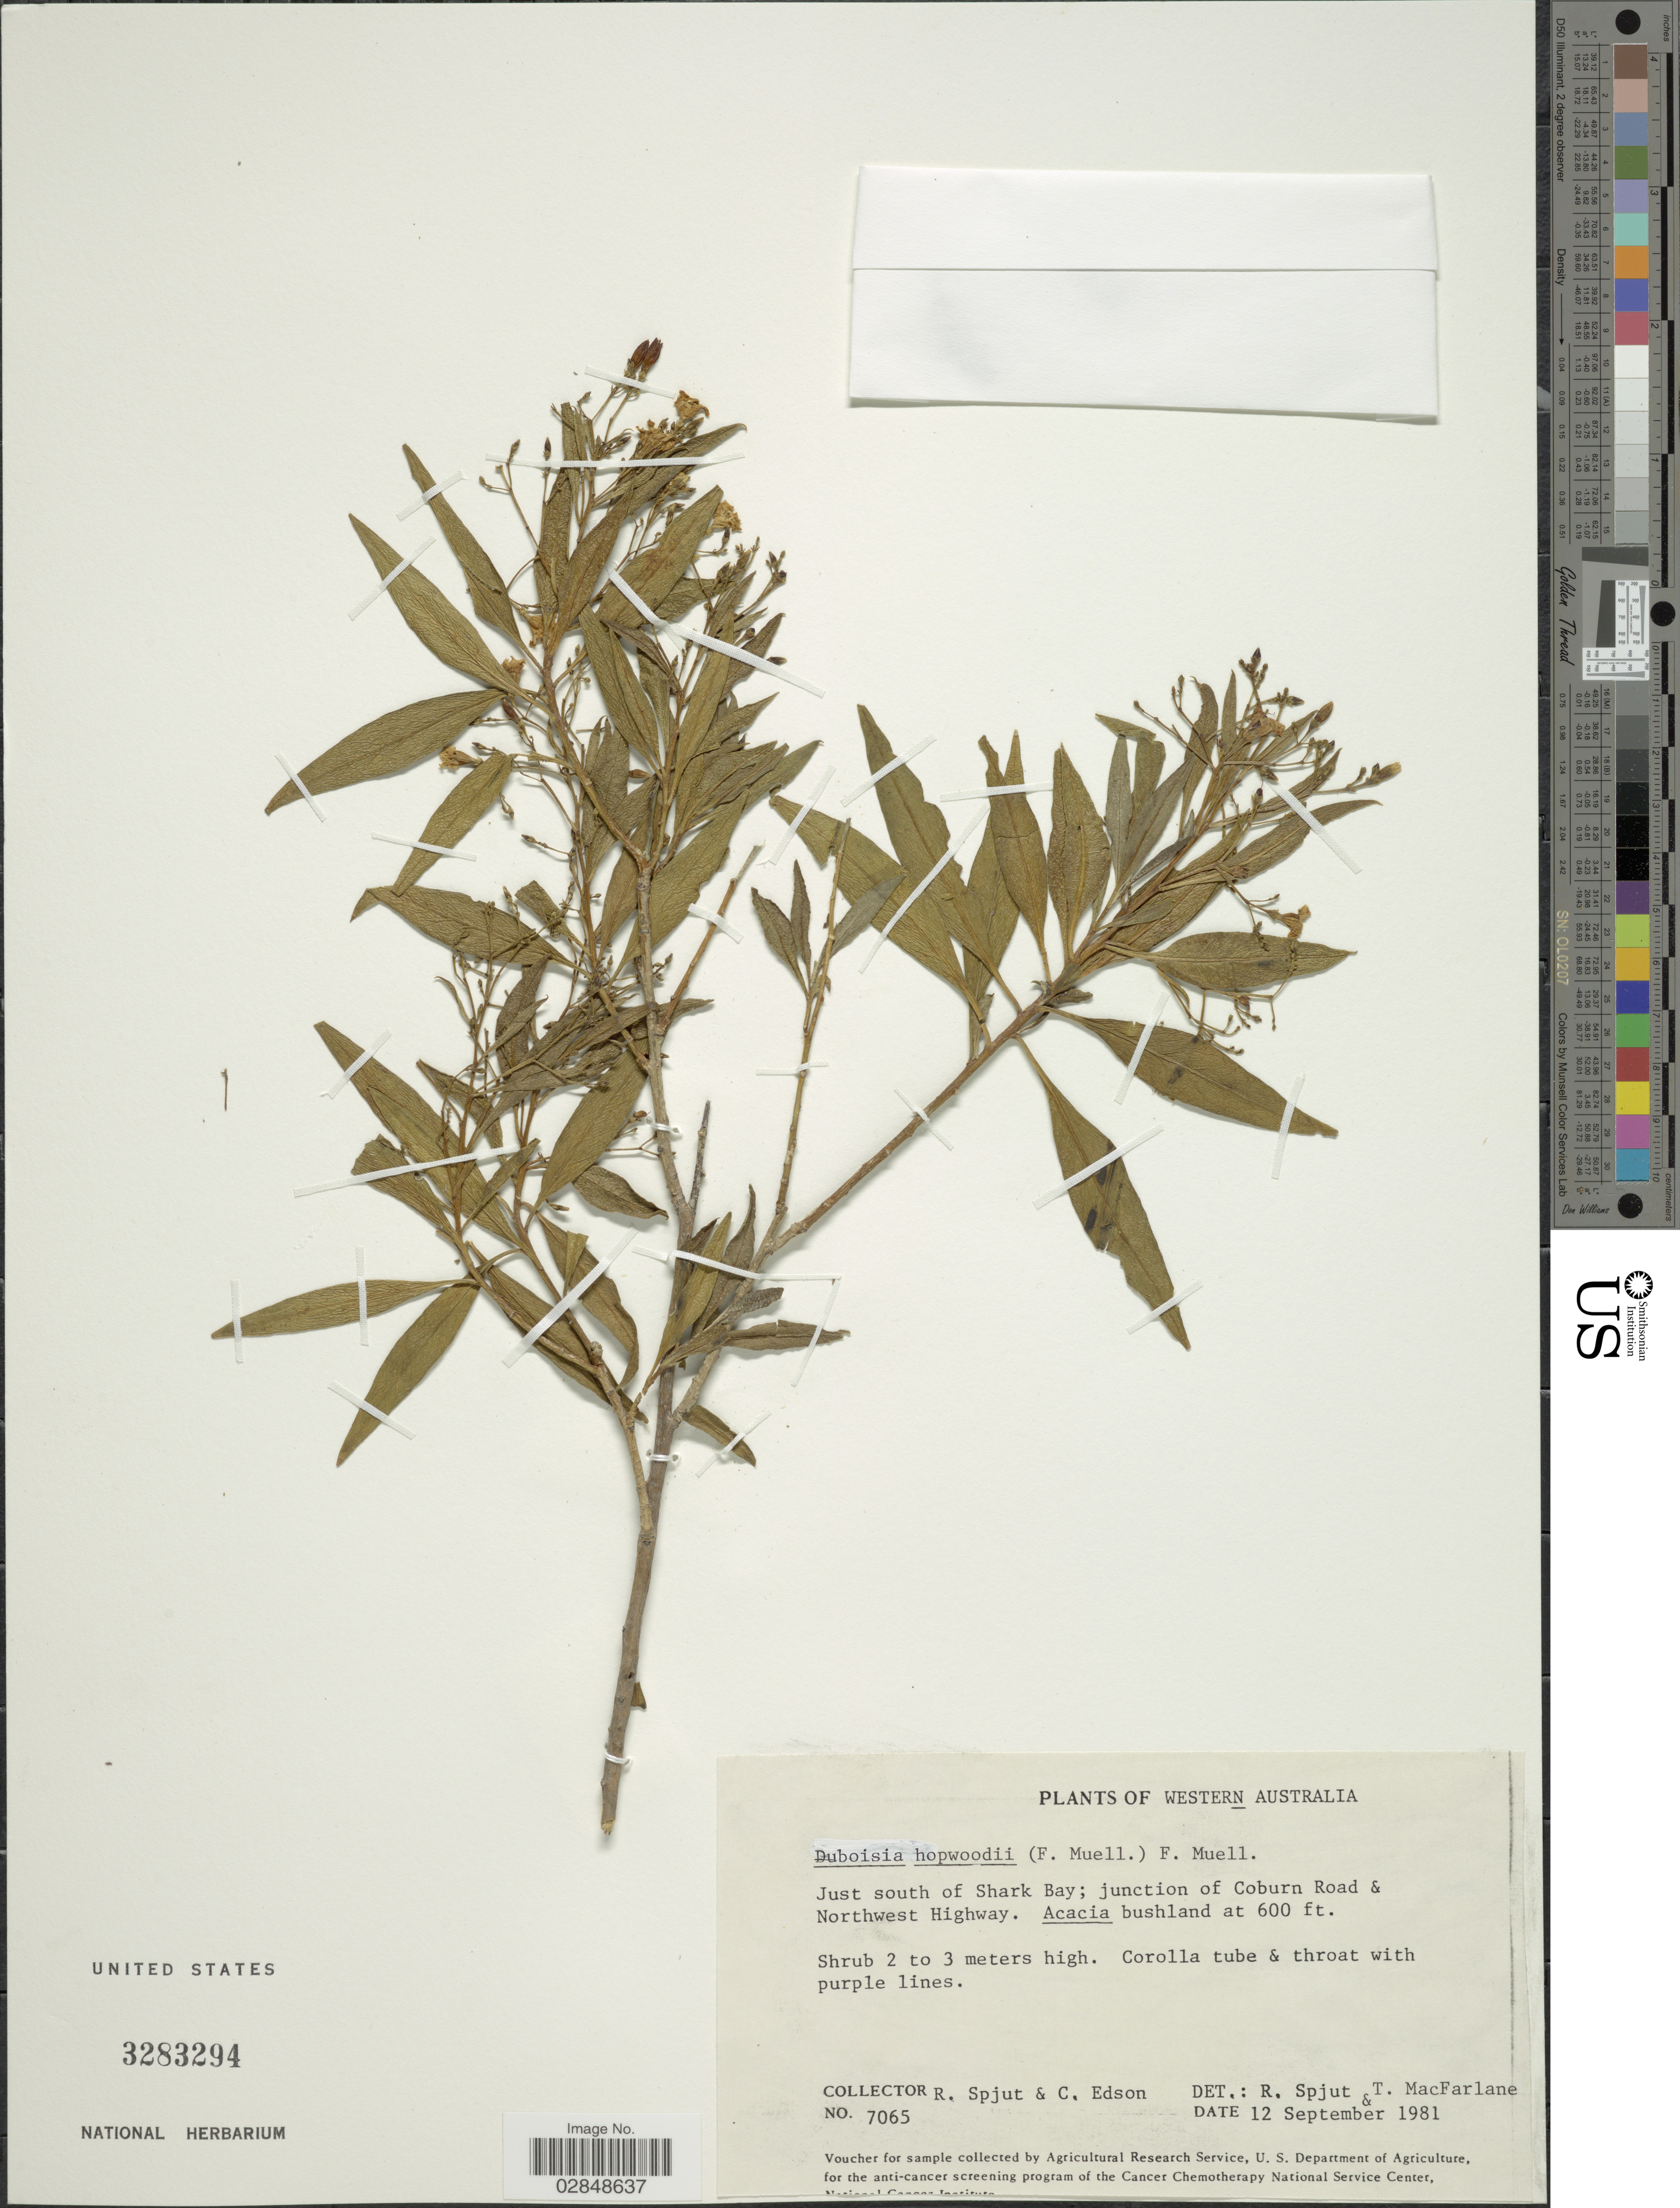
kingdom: Plantae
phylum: Tracheophyta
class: Magnoliopsida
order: Solanales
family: Solanaceae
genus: Duboisia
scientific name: Duboisia hopwoodii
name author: (F. Muell.) F. Muell.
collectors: R. Spjut & C. Edson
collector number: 7065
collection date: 1981-09-12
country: Australia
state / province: Western Australia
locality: Just south of Shark Bay; junction of Coburn Road & Northwest Highway.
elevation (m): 183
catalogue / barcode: US 3283294